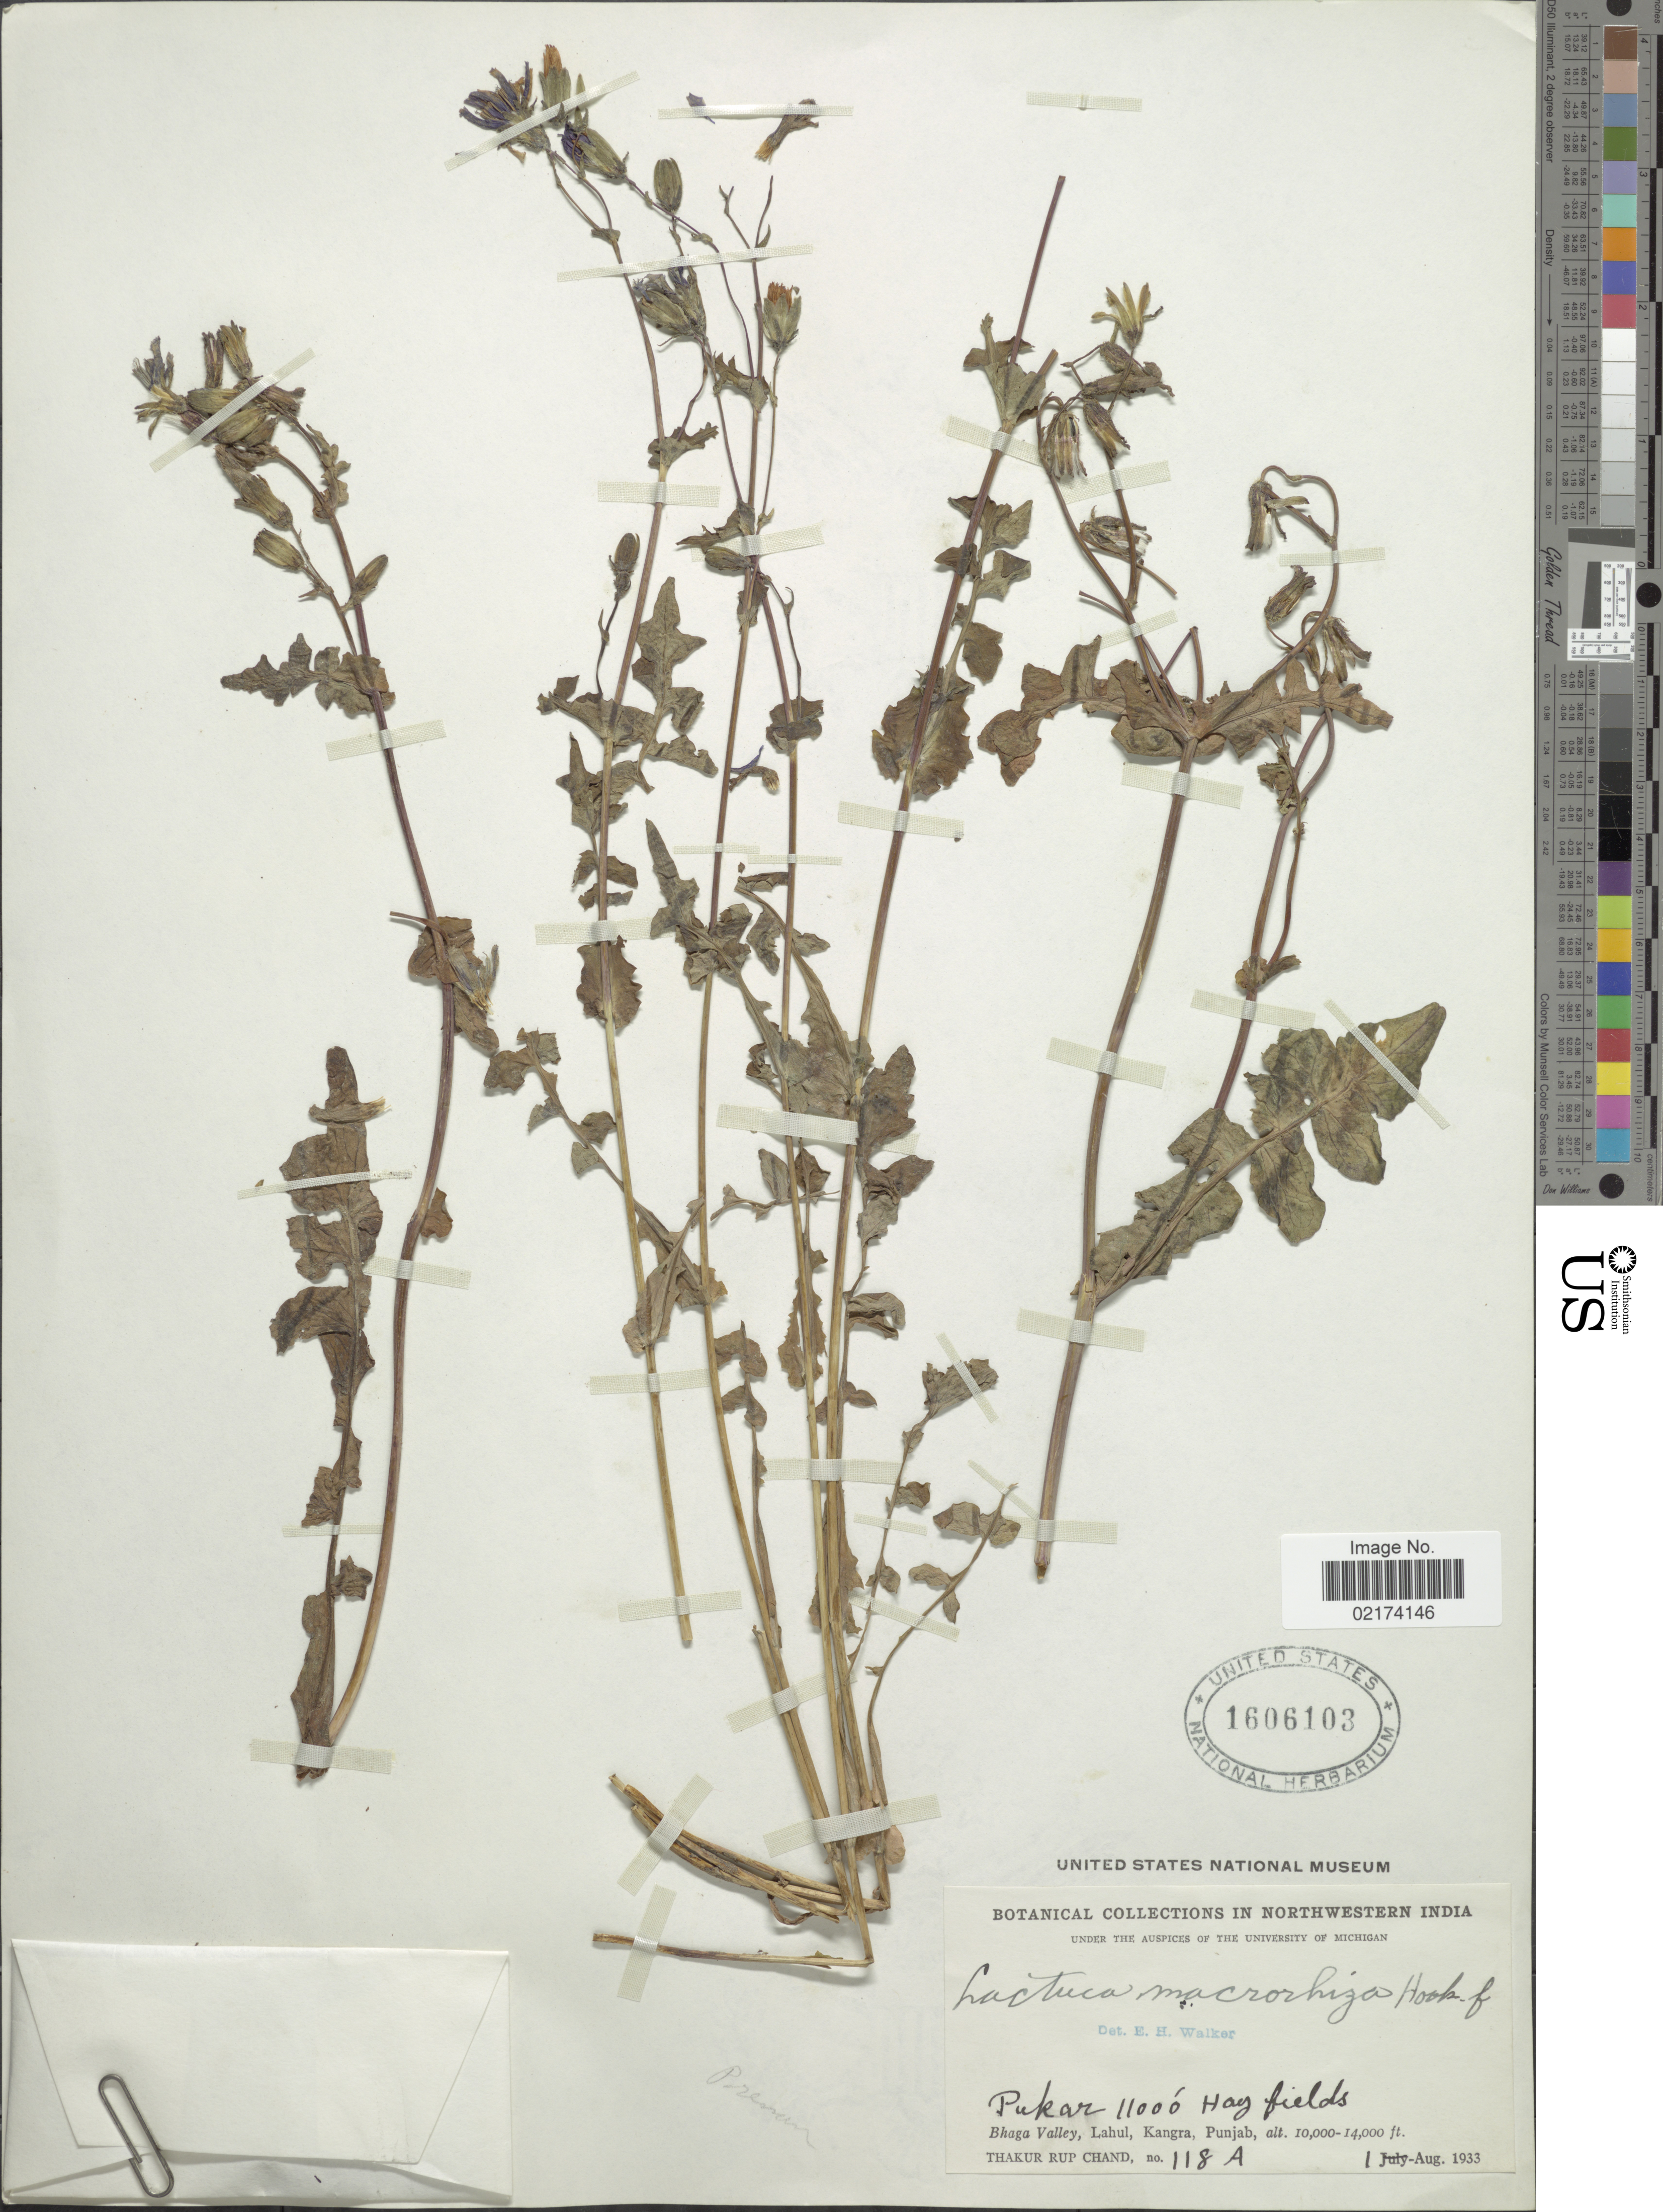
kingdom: Plantae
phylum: Tracheophyta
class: Magnoliopsida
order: Asterales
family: Asteraceae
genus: Lactuca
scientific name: Lactuca macrorhiza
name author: (Royle) Hook. f.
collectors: T. R. Chand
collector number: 118A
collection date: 1933-08-01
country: India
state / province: Himachal Pradesh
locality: Northwestern India, Pukar, Bhaga Valley, Lahul, Kangra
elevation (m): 3353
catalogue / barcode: US 1606103